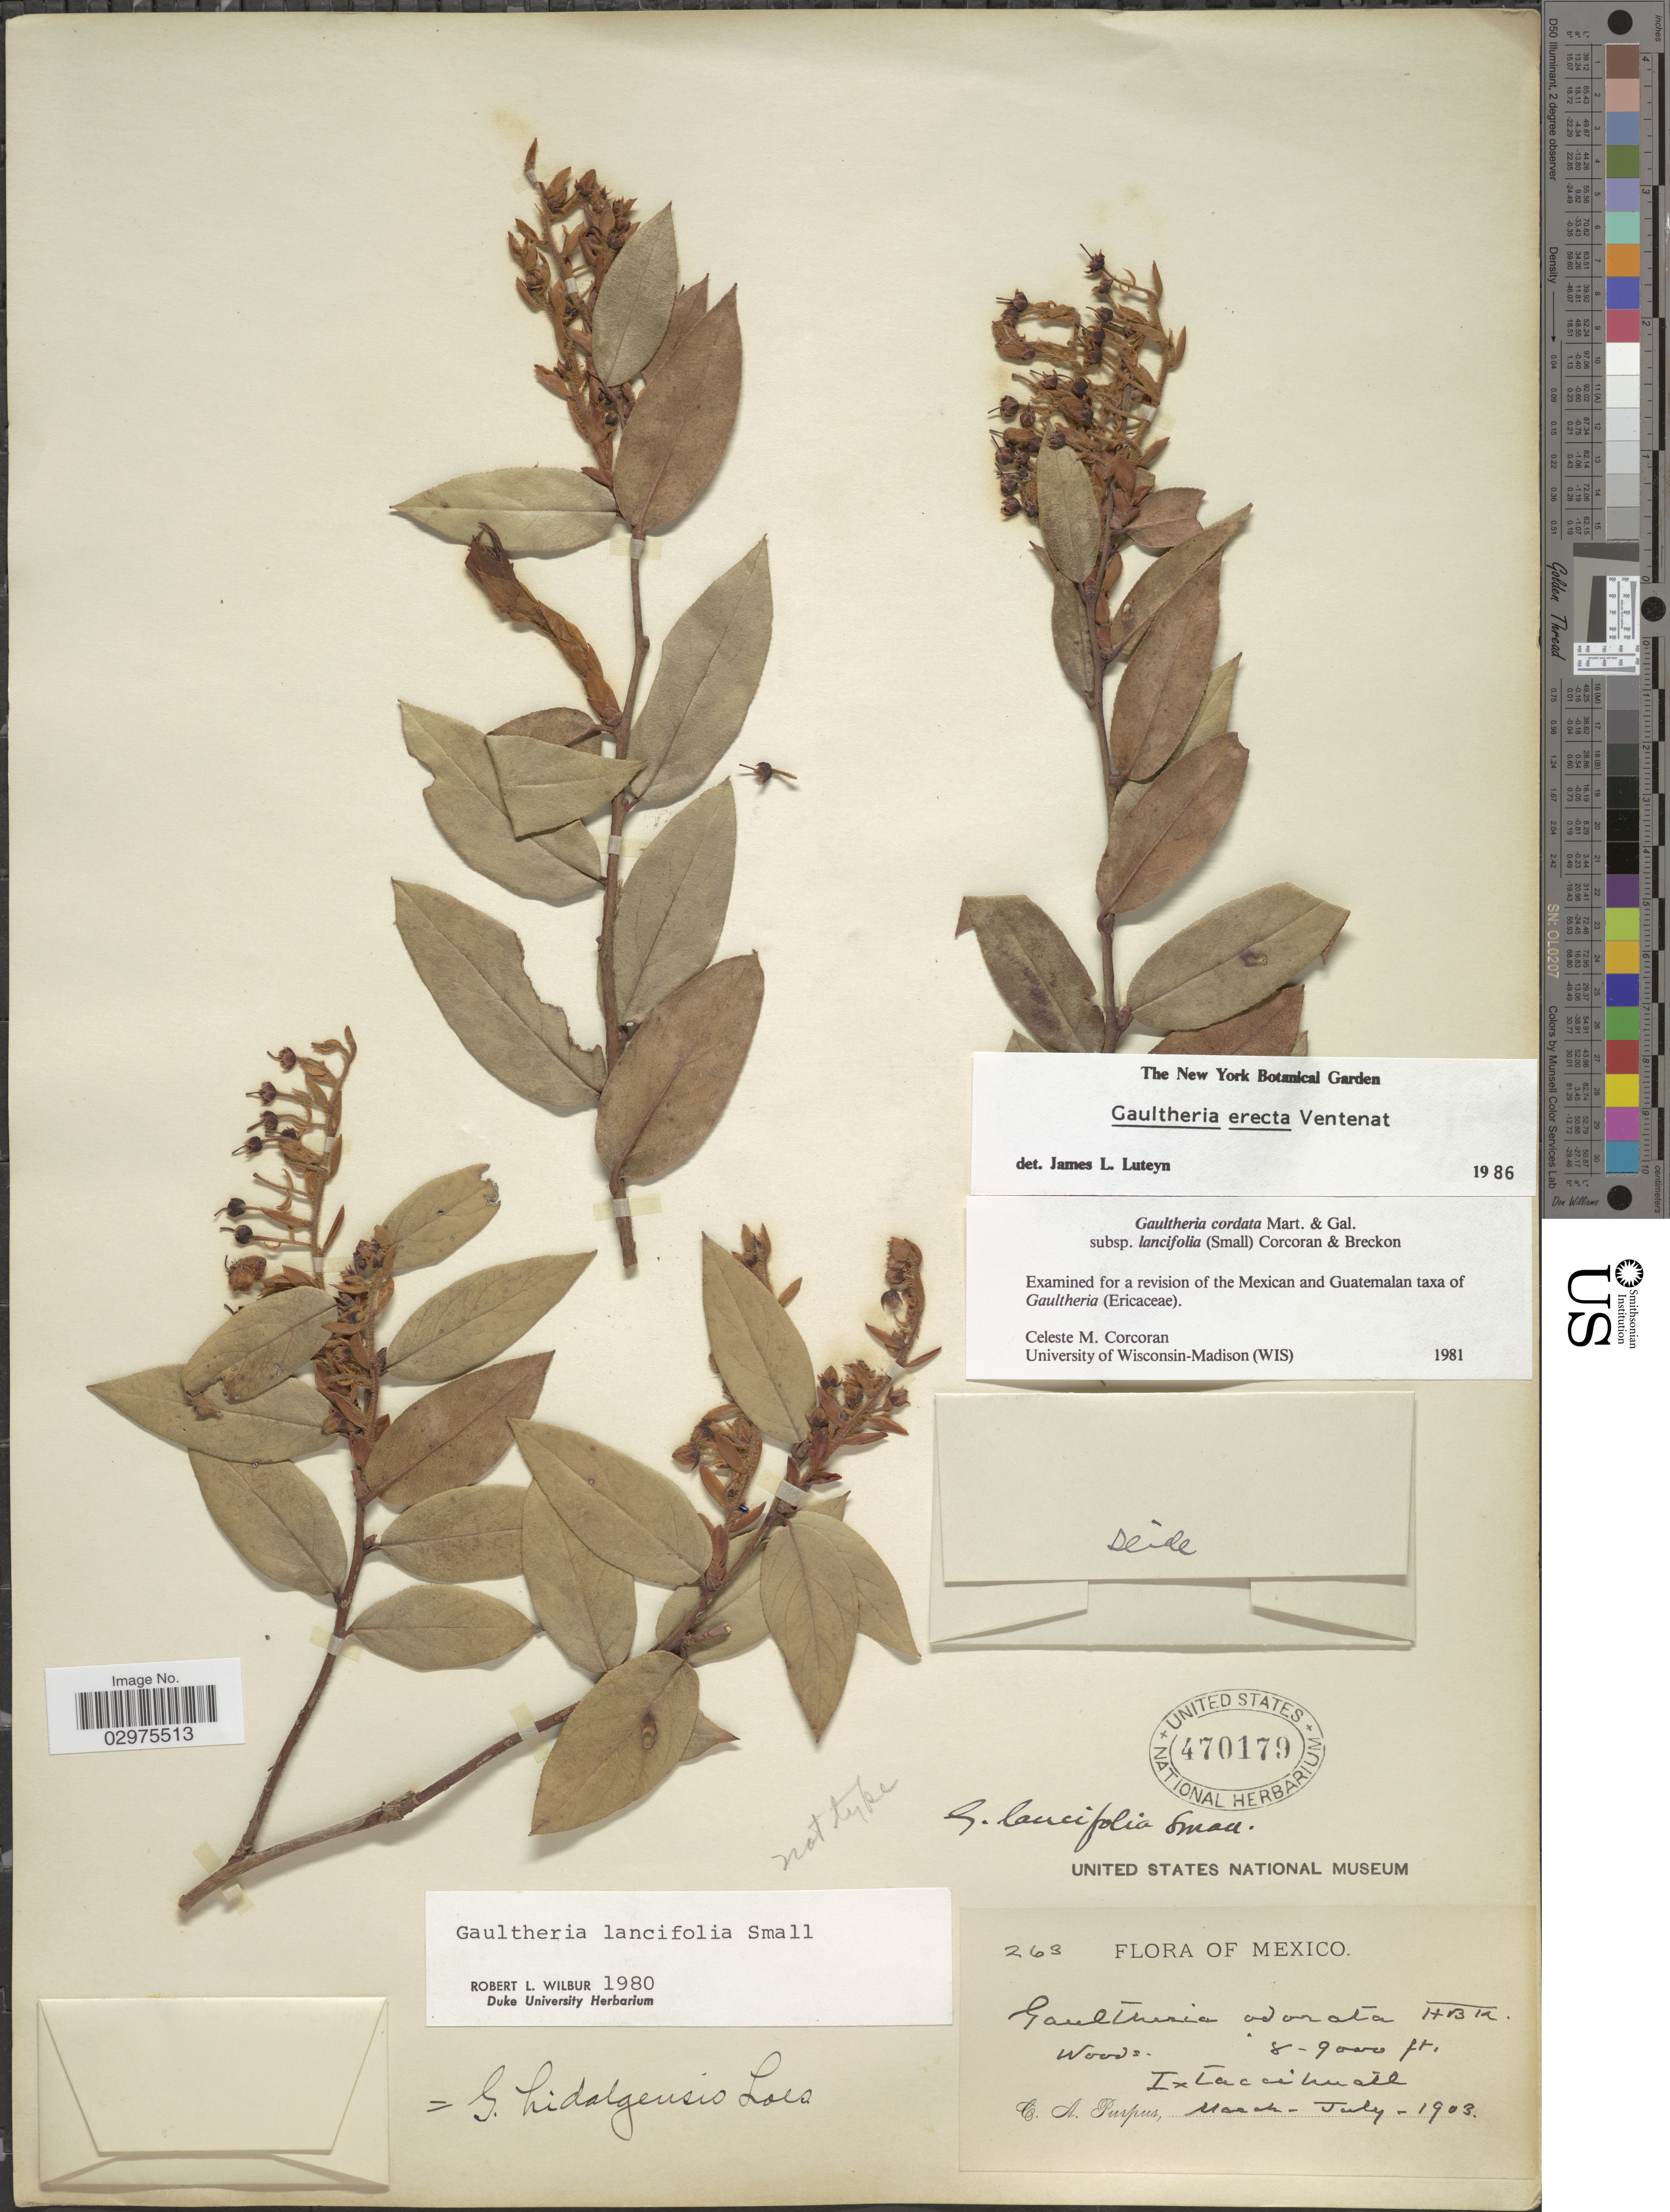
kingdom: Plantae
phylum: Tracheophyta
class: Magnoliopsida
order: Ericales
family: Ericaceae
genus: Gaultheria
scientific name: Gaultheria erecta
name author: Vent.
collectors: C. A. Purpus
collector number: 263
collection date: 1903-03/1903-07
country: Mexico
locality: Ixtaccihuatl.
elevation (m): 2438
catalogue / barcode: US 470179